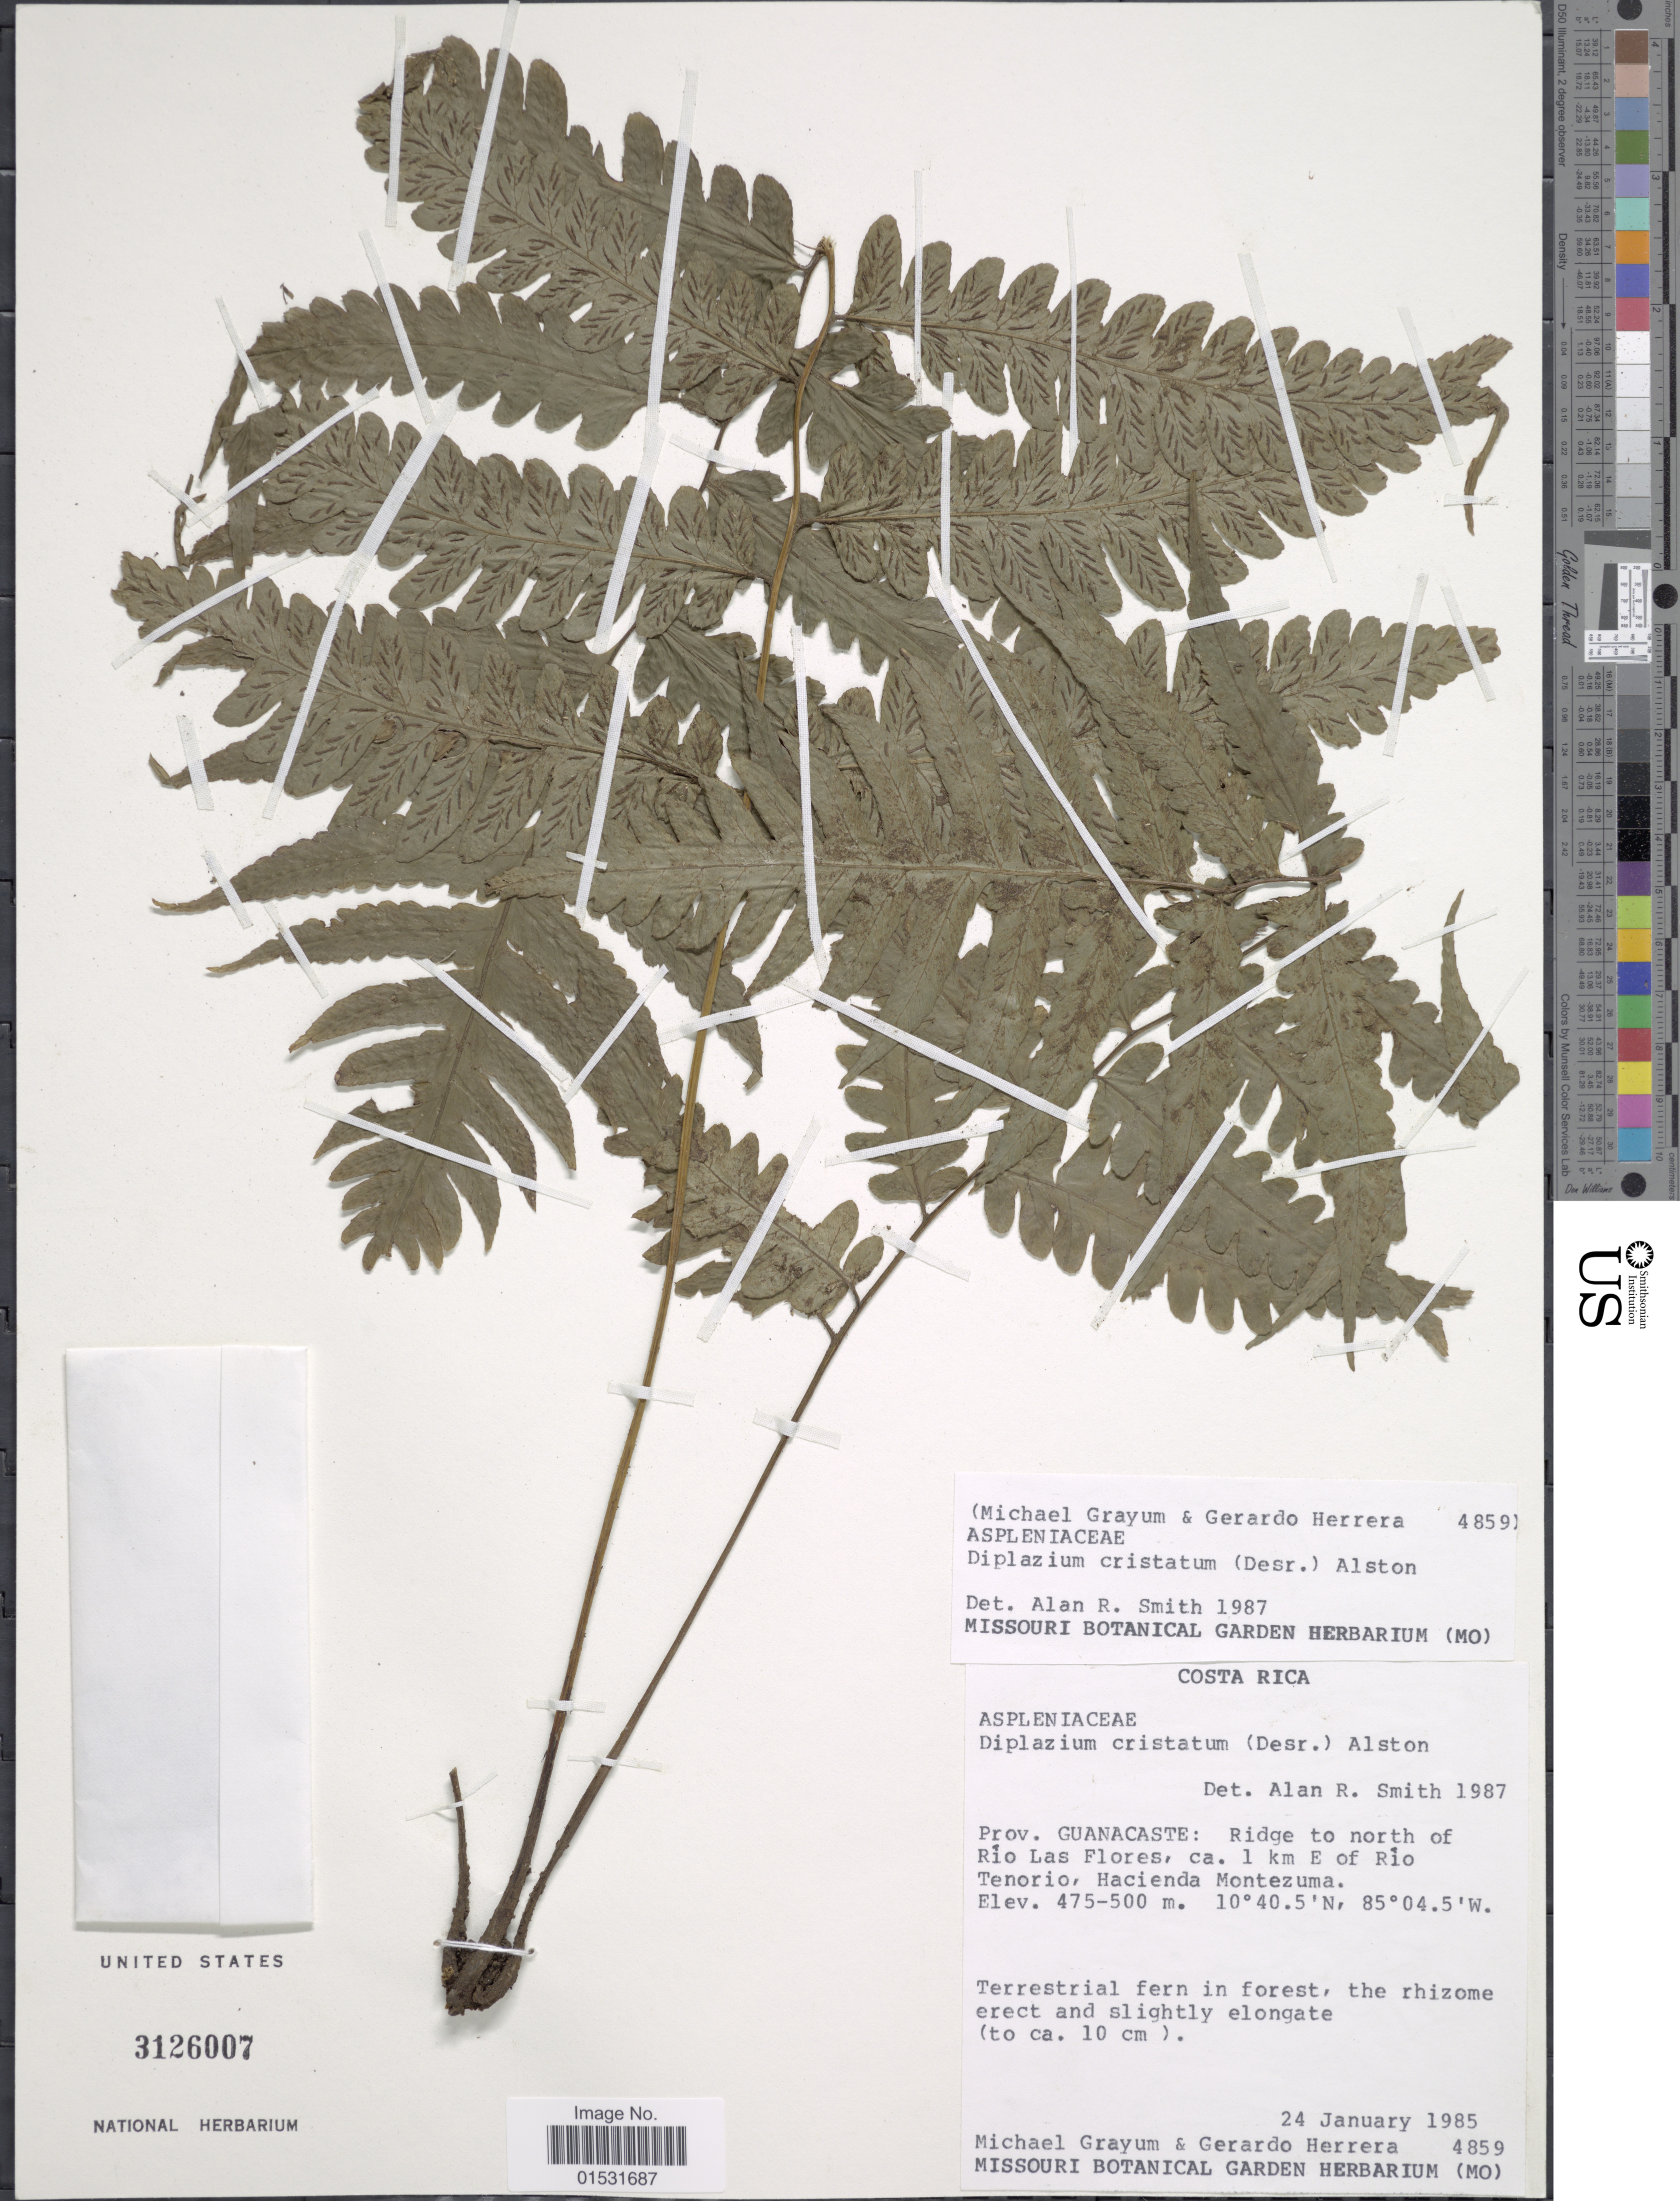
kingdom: Plantae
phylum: Tracheophyta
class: Polypodiopsida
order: Polypodiales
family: Athyriaceae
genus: Diplazium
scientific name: Diplazium cristatum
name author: (Desr.) Alston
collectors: M. H. Grayum & G. Herrera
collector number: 4859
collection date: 1985-01-24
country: Costa Rica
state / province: Guanacaste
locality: Ridge to north of Rio Las Flores, ca. 1 km E of Rio Tenorio, Hacienda Montezuma.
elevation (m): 475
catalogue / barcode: US 3126007